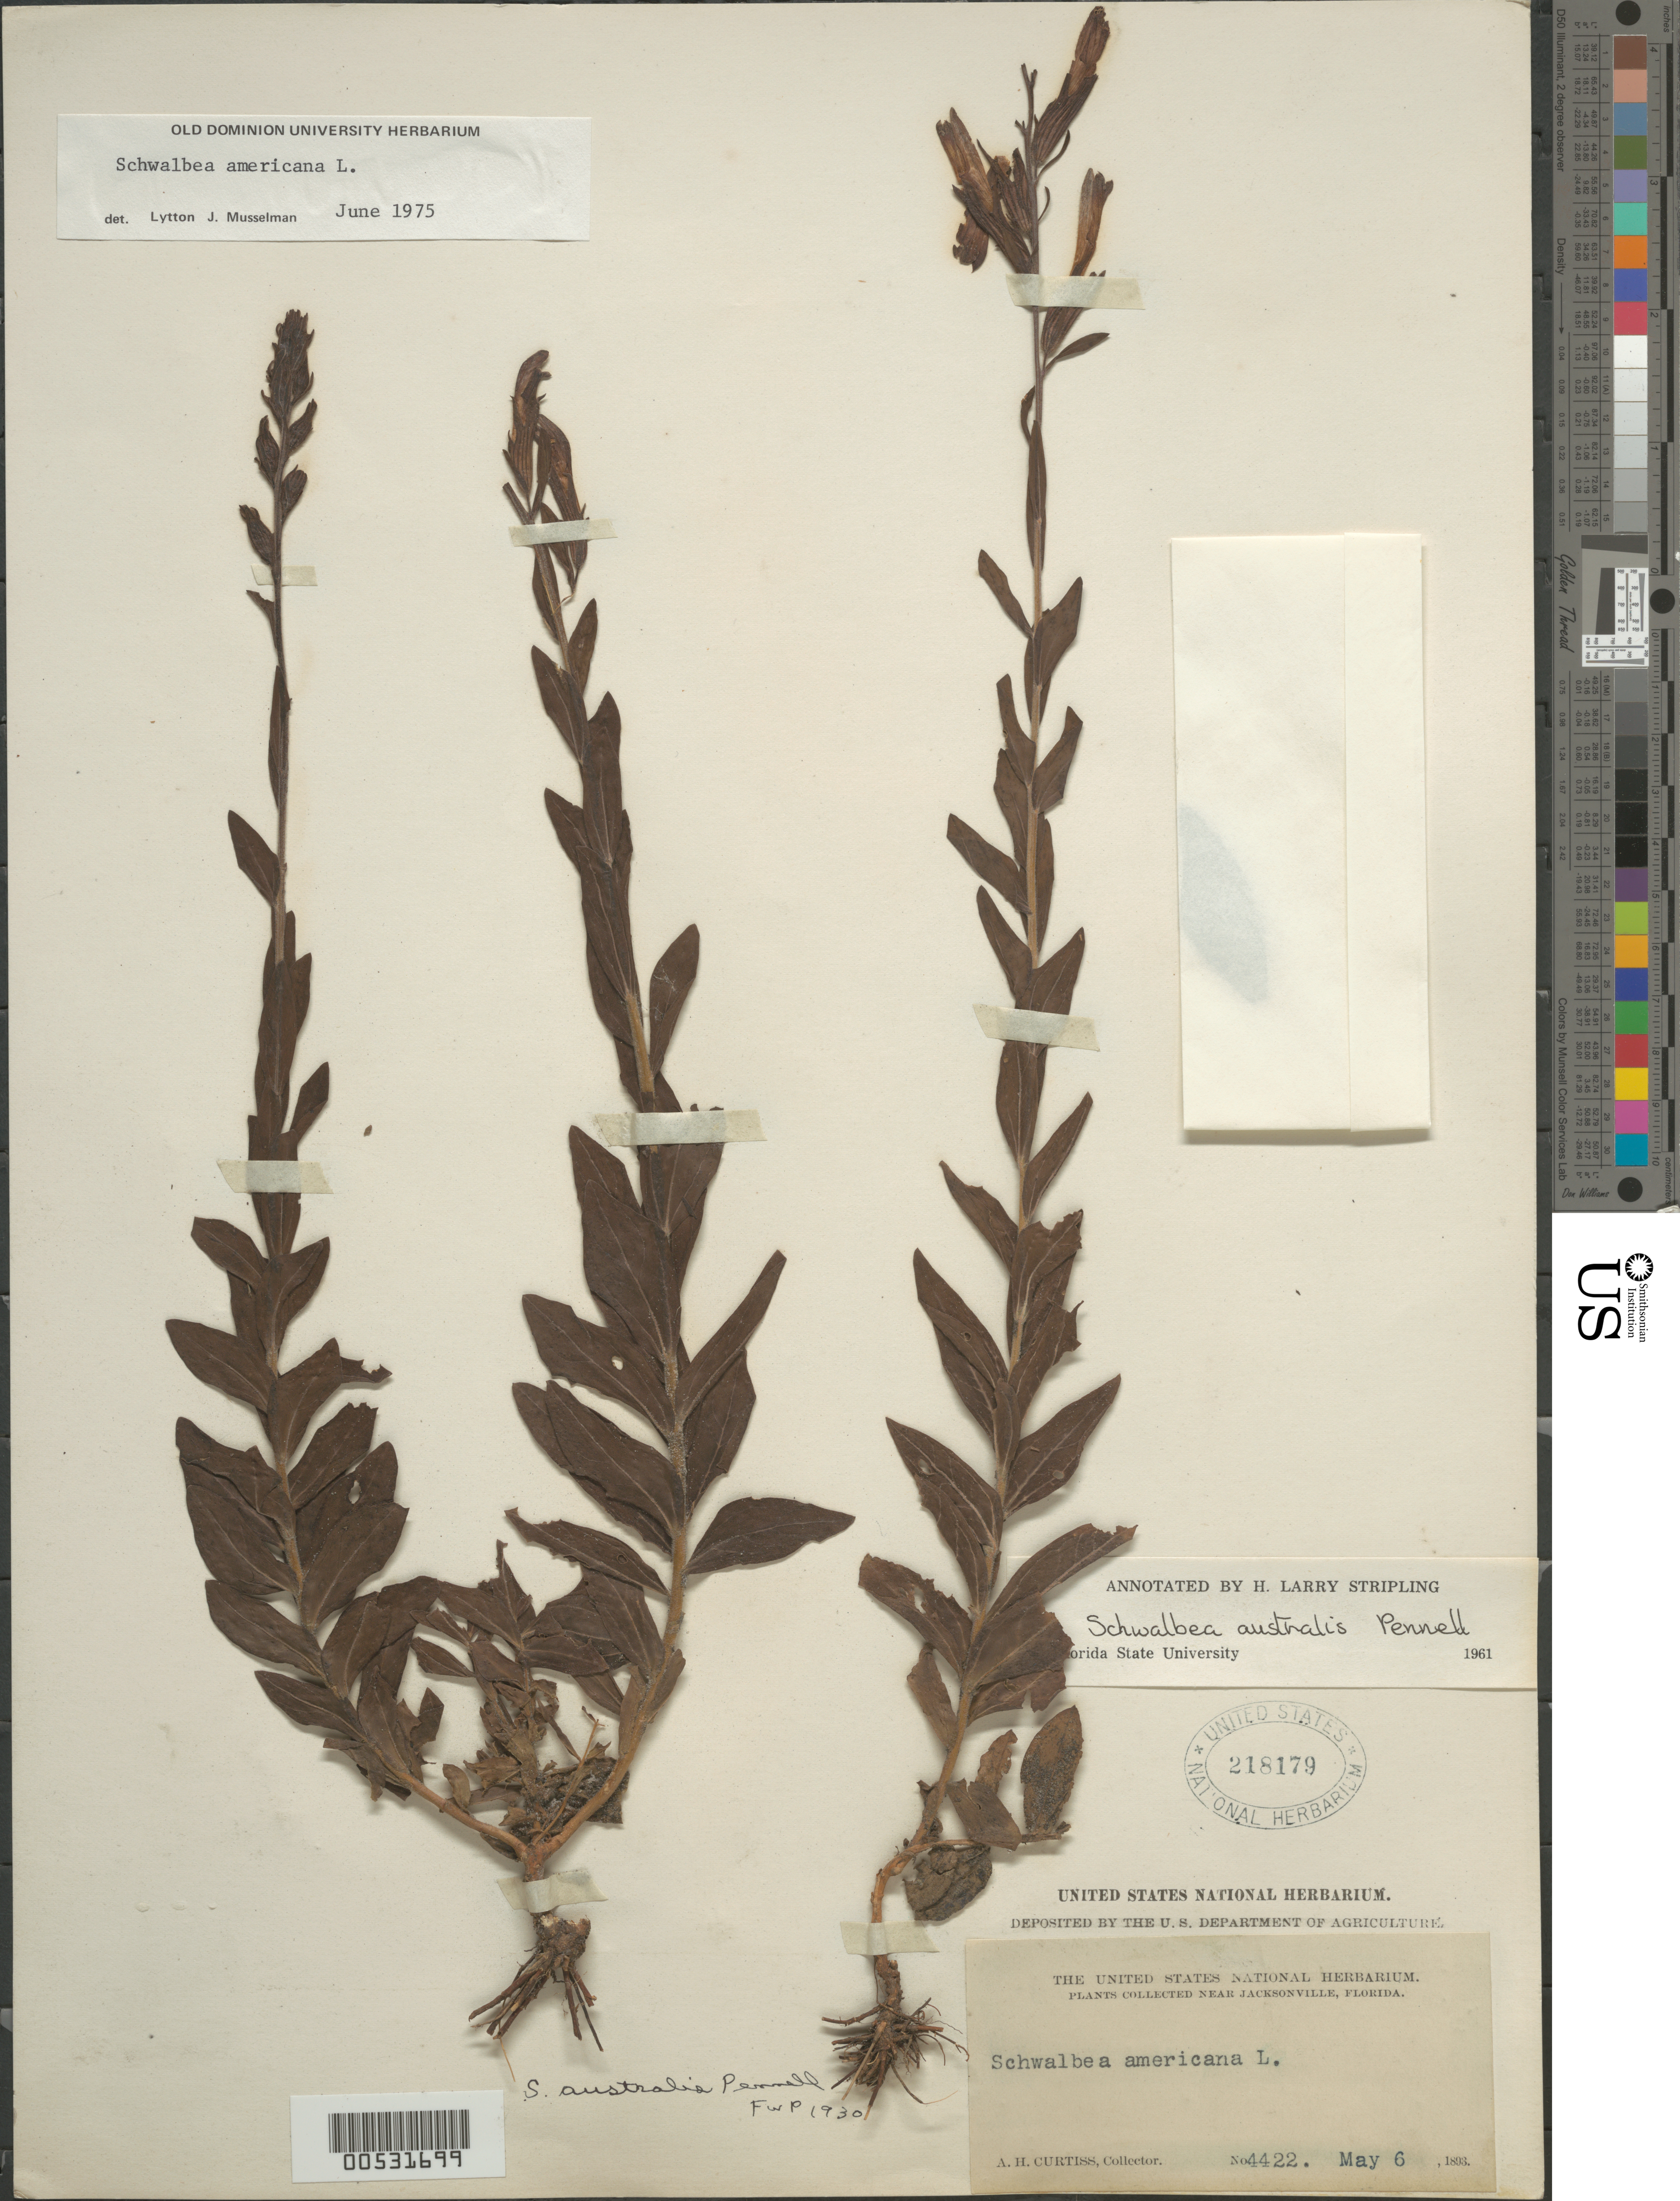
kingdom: Plantae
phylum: Tracheophyta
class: Magnoliopsida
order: Lamiales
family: Orobanchaceae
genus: Schwalbea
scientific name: Schwalbea americana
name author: L.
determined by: Musselman, Lytton J.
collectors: A. H. Curtiss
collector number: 4422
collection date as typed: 06 May 1893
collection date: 1893-05-06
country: United States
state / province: Florida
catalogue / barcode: US 218179